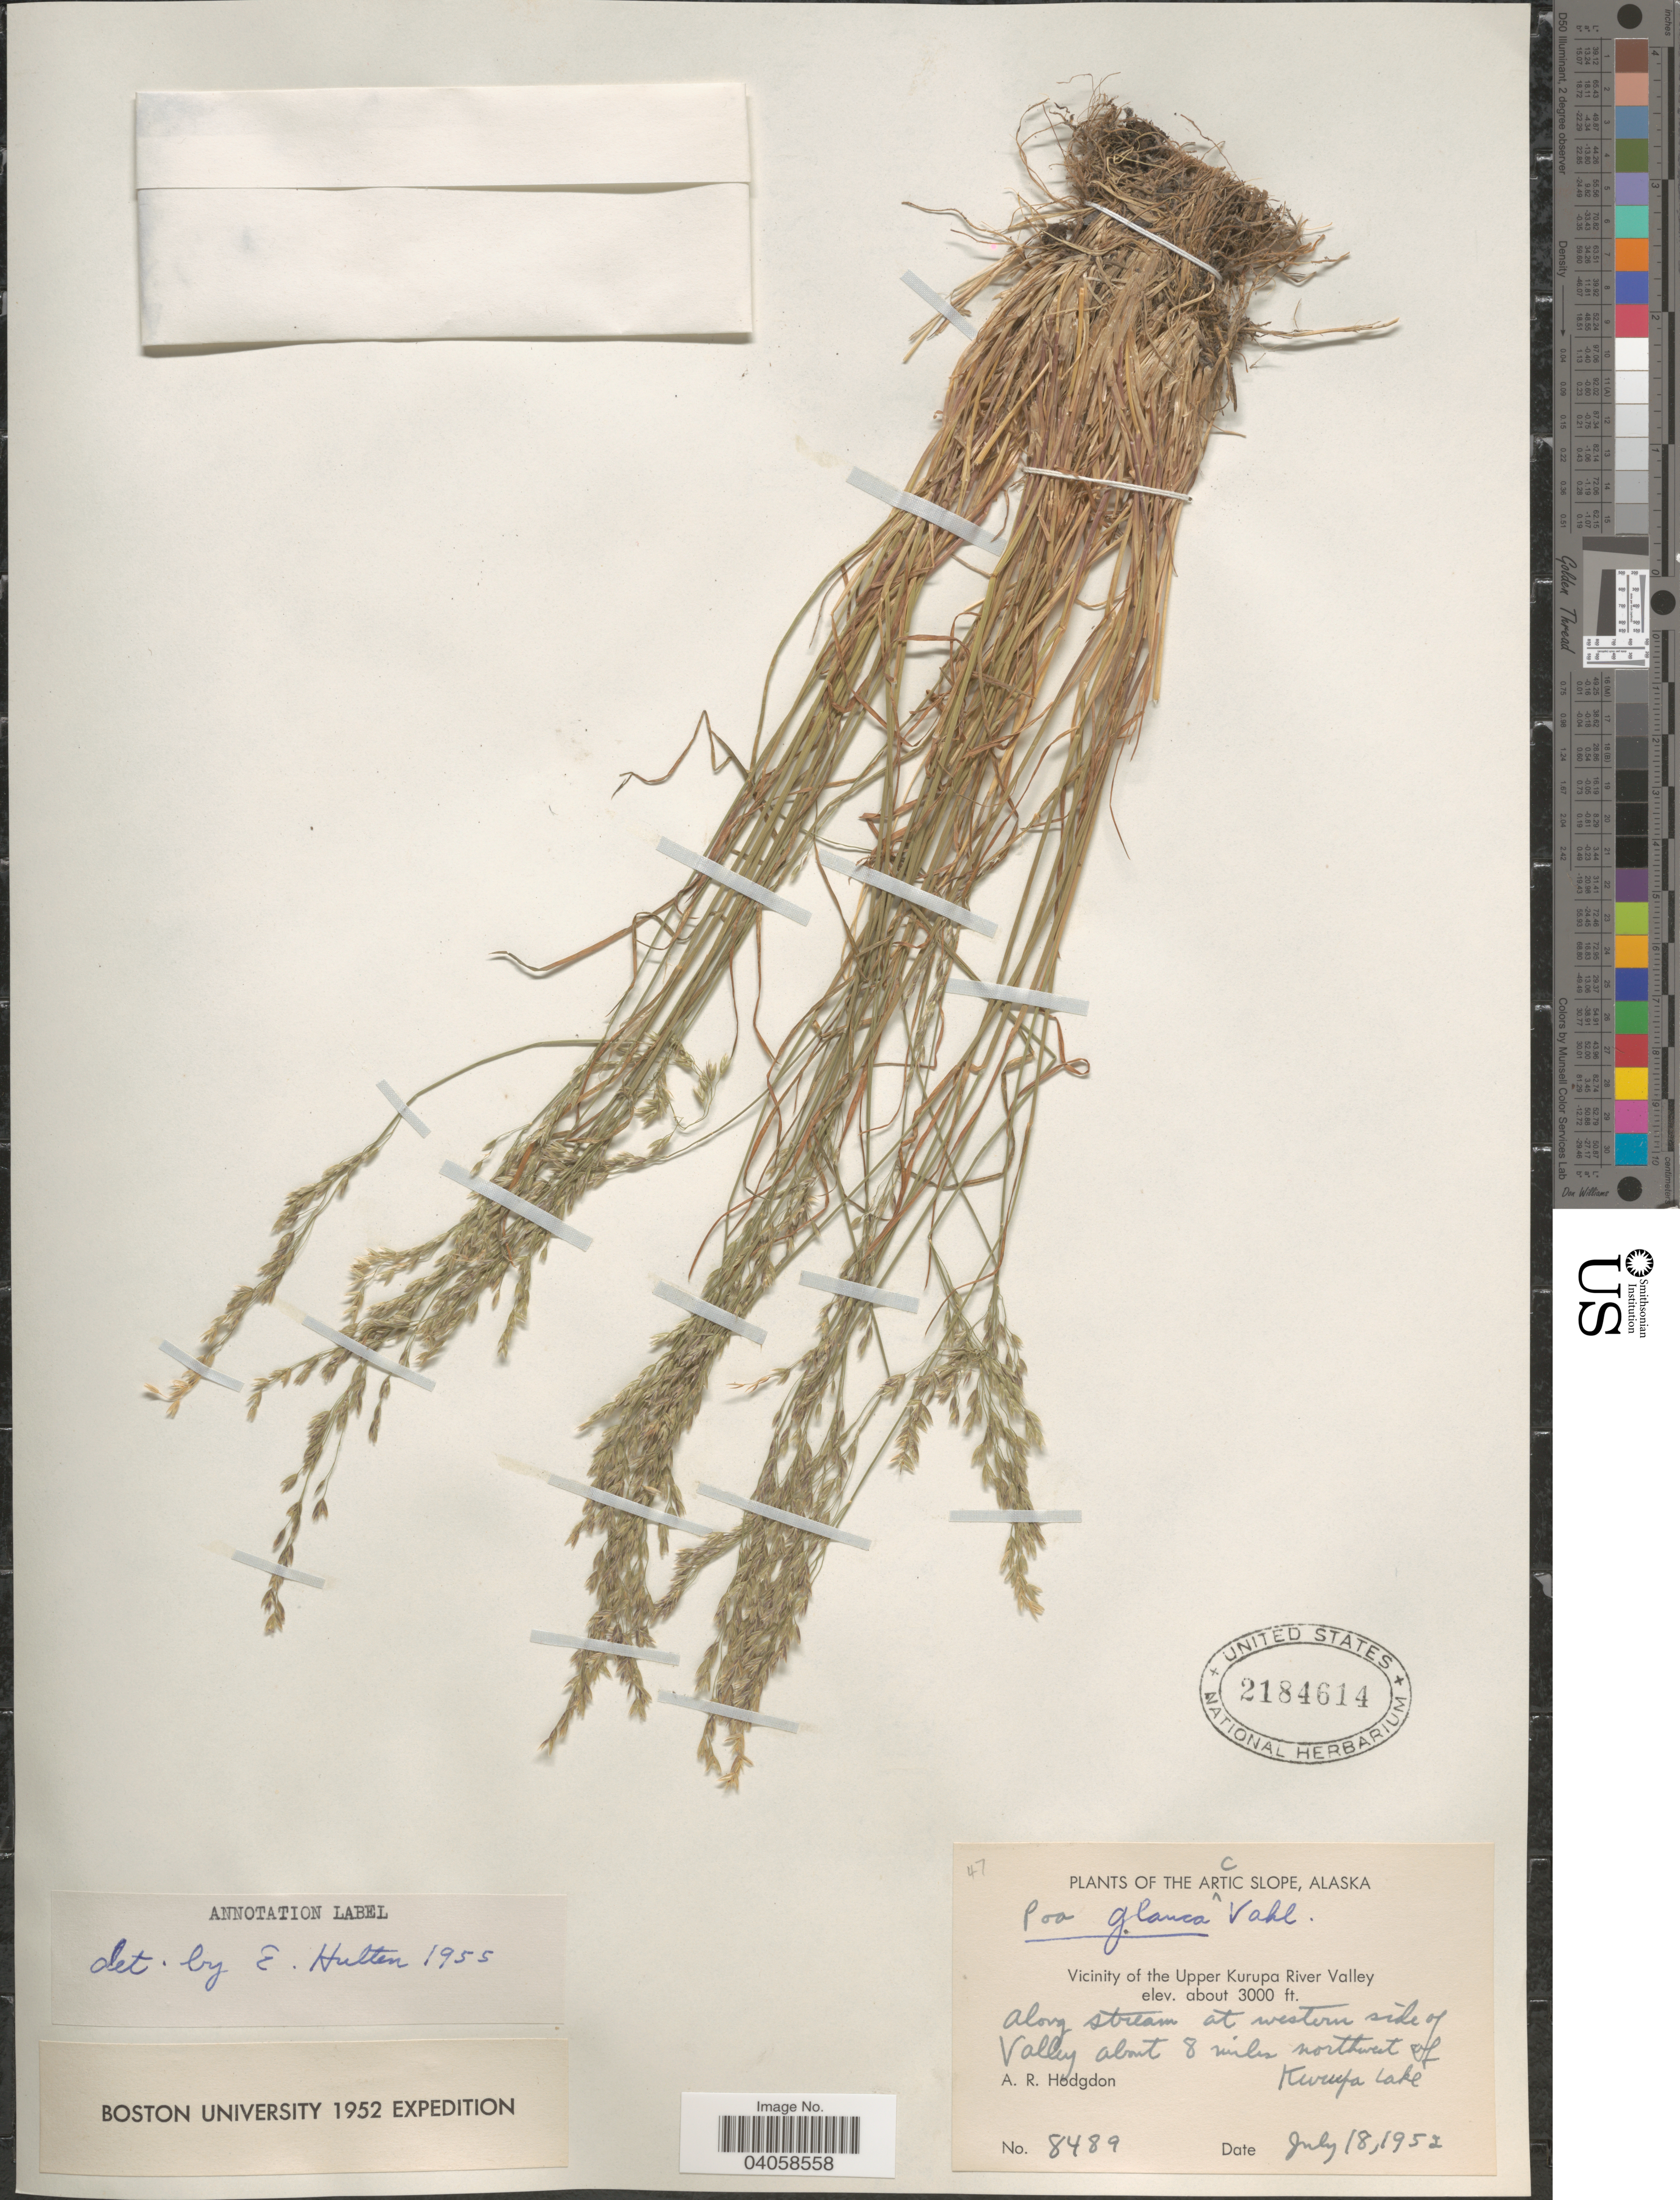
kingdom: Plantae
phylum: Tracheophyta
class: Liliopsida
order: Poales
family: Poaceae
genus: Poa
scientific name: Poa glauca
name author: Vahl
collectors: A. R. Hodgdon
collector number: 8489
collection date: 1952-07-18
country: United States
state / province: Alaska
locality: The Arctic Slope. Vicinity of the Upper Kurupa River Valley. Aloong stream at western side of Valley about 8 miles northwest of Kurupa Lake.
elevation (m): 914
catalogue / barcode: US 2184614